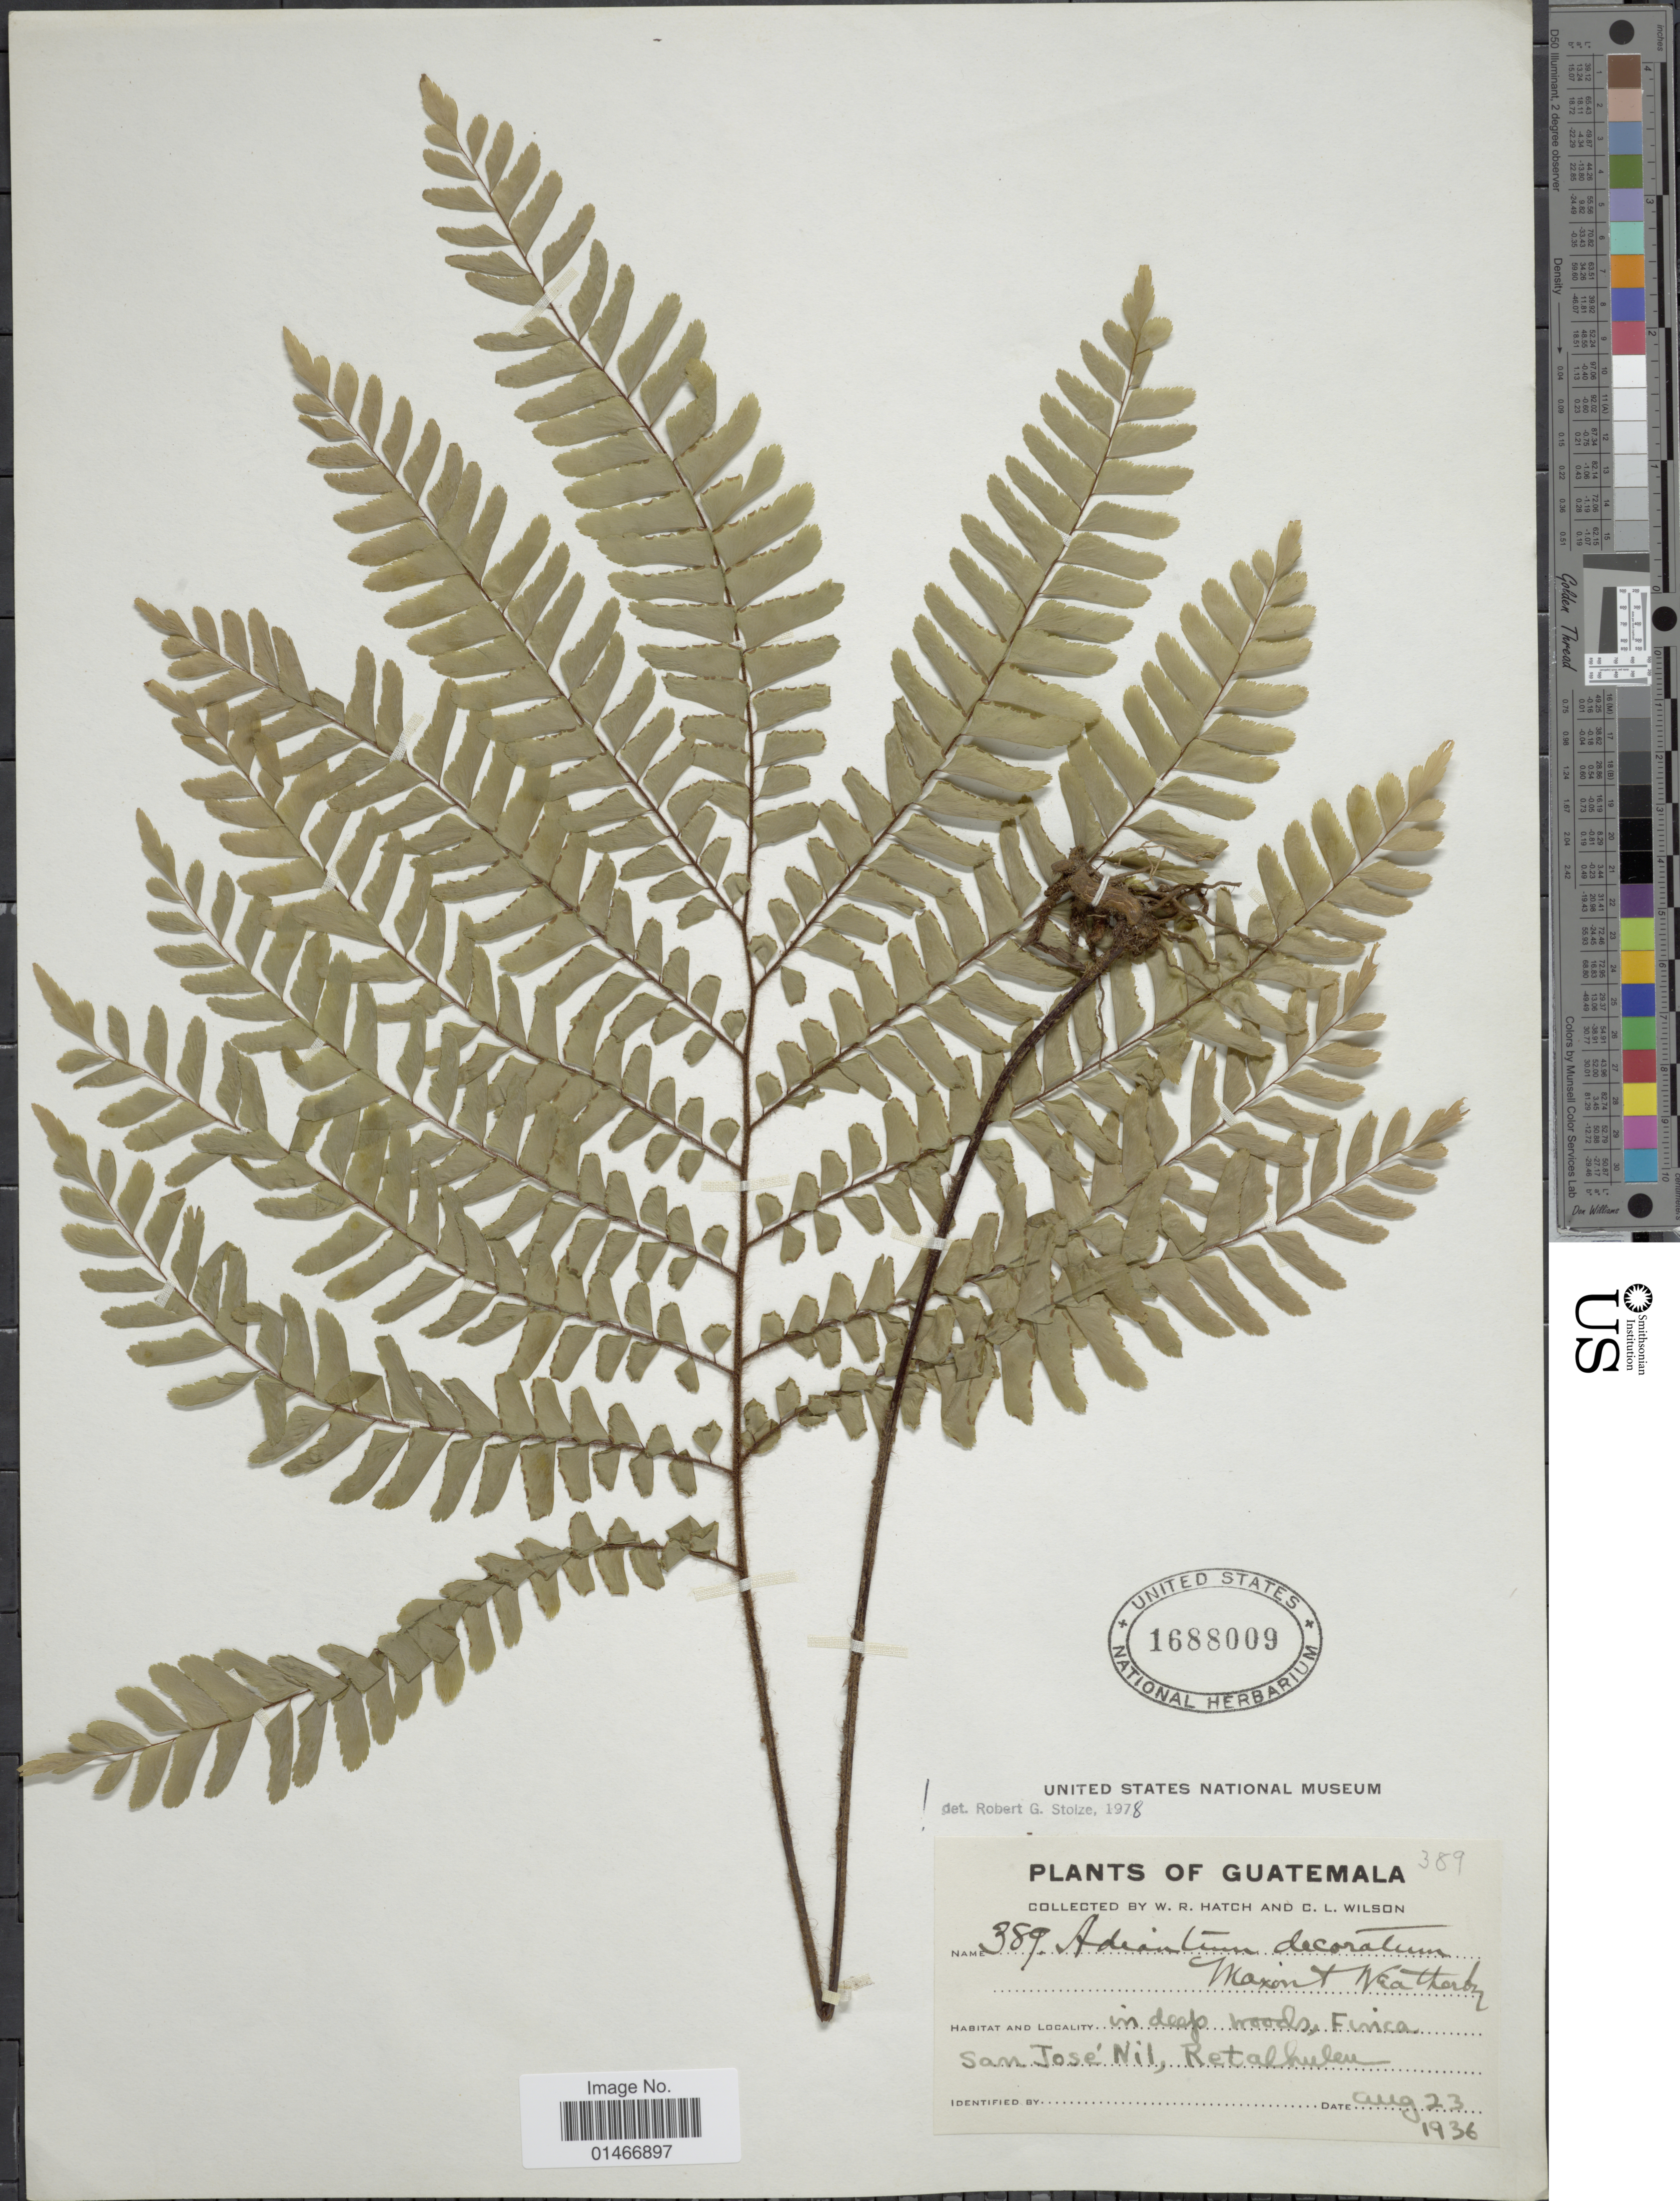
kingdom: Plantae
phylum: Tracheophyta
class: Polypodiopsida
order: Polypodiales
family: Pteridaceae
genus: Adiantum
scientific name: Adiantum decoratum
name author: Maxon & Weath.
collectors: W. Hatch & C. L. Wilson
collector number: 389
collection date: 1936-08-23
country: Guatemala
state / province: Retalhuleu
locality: Finca San Jose Nil.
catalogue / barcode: US 1688009